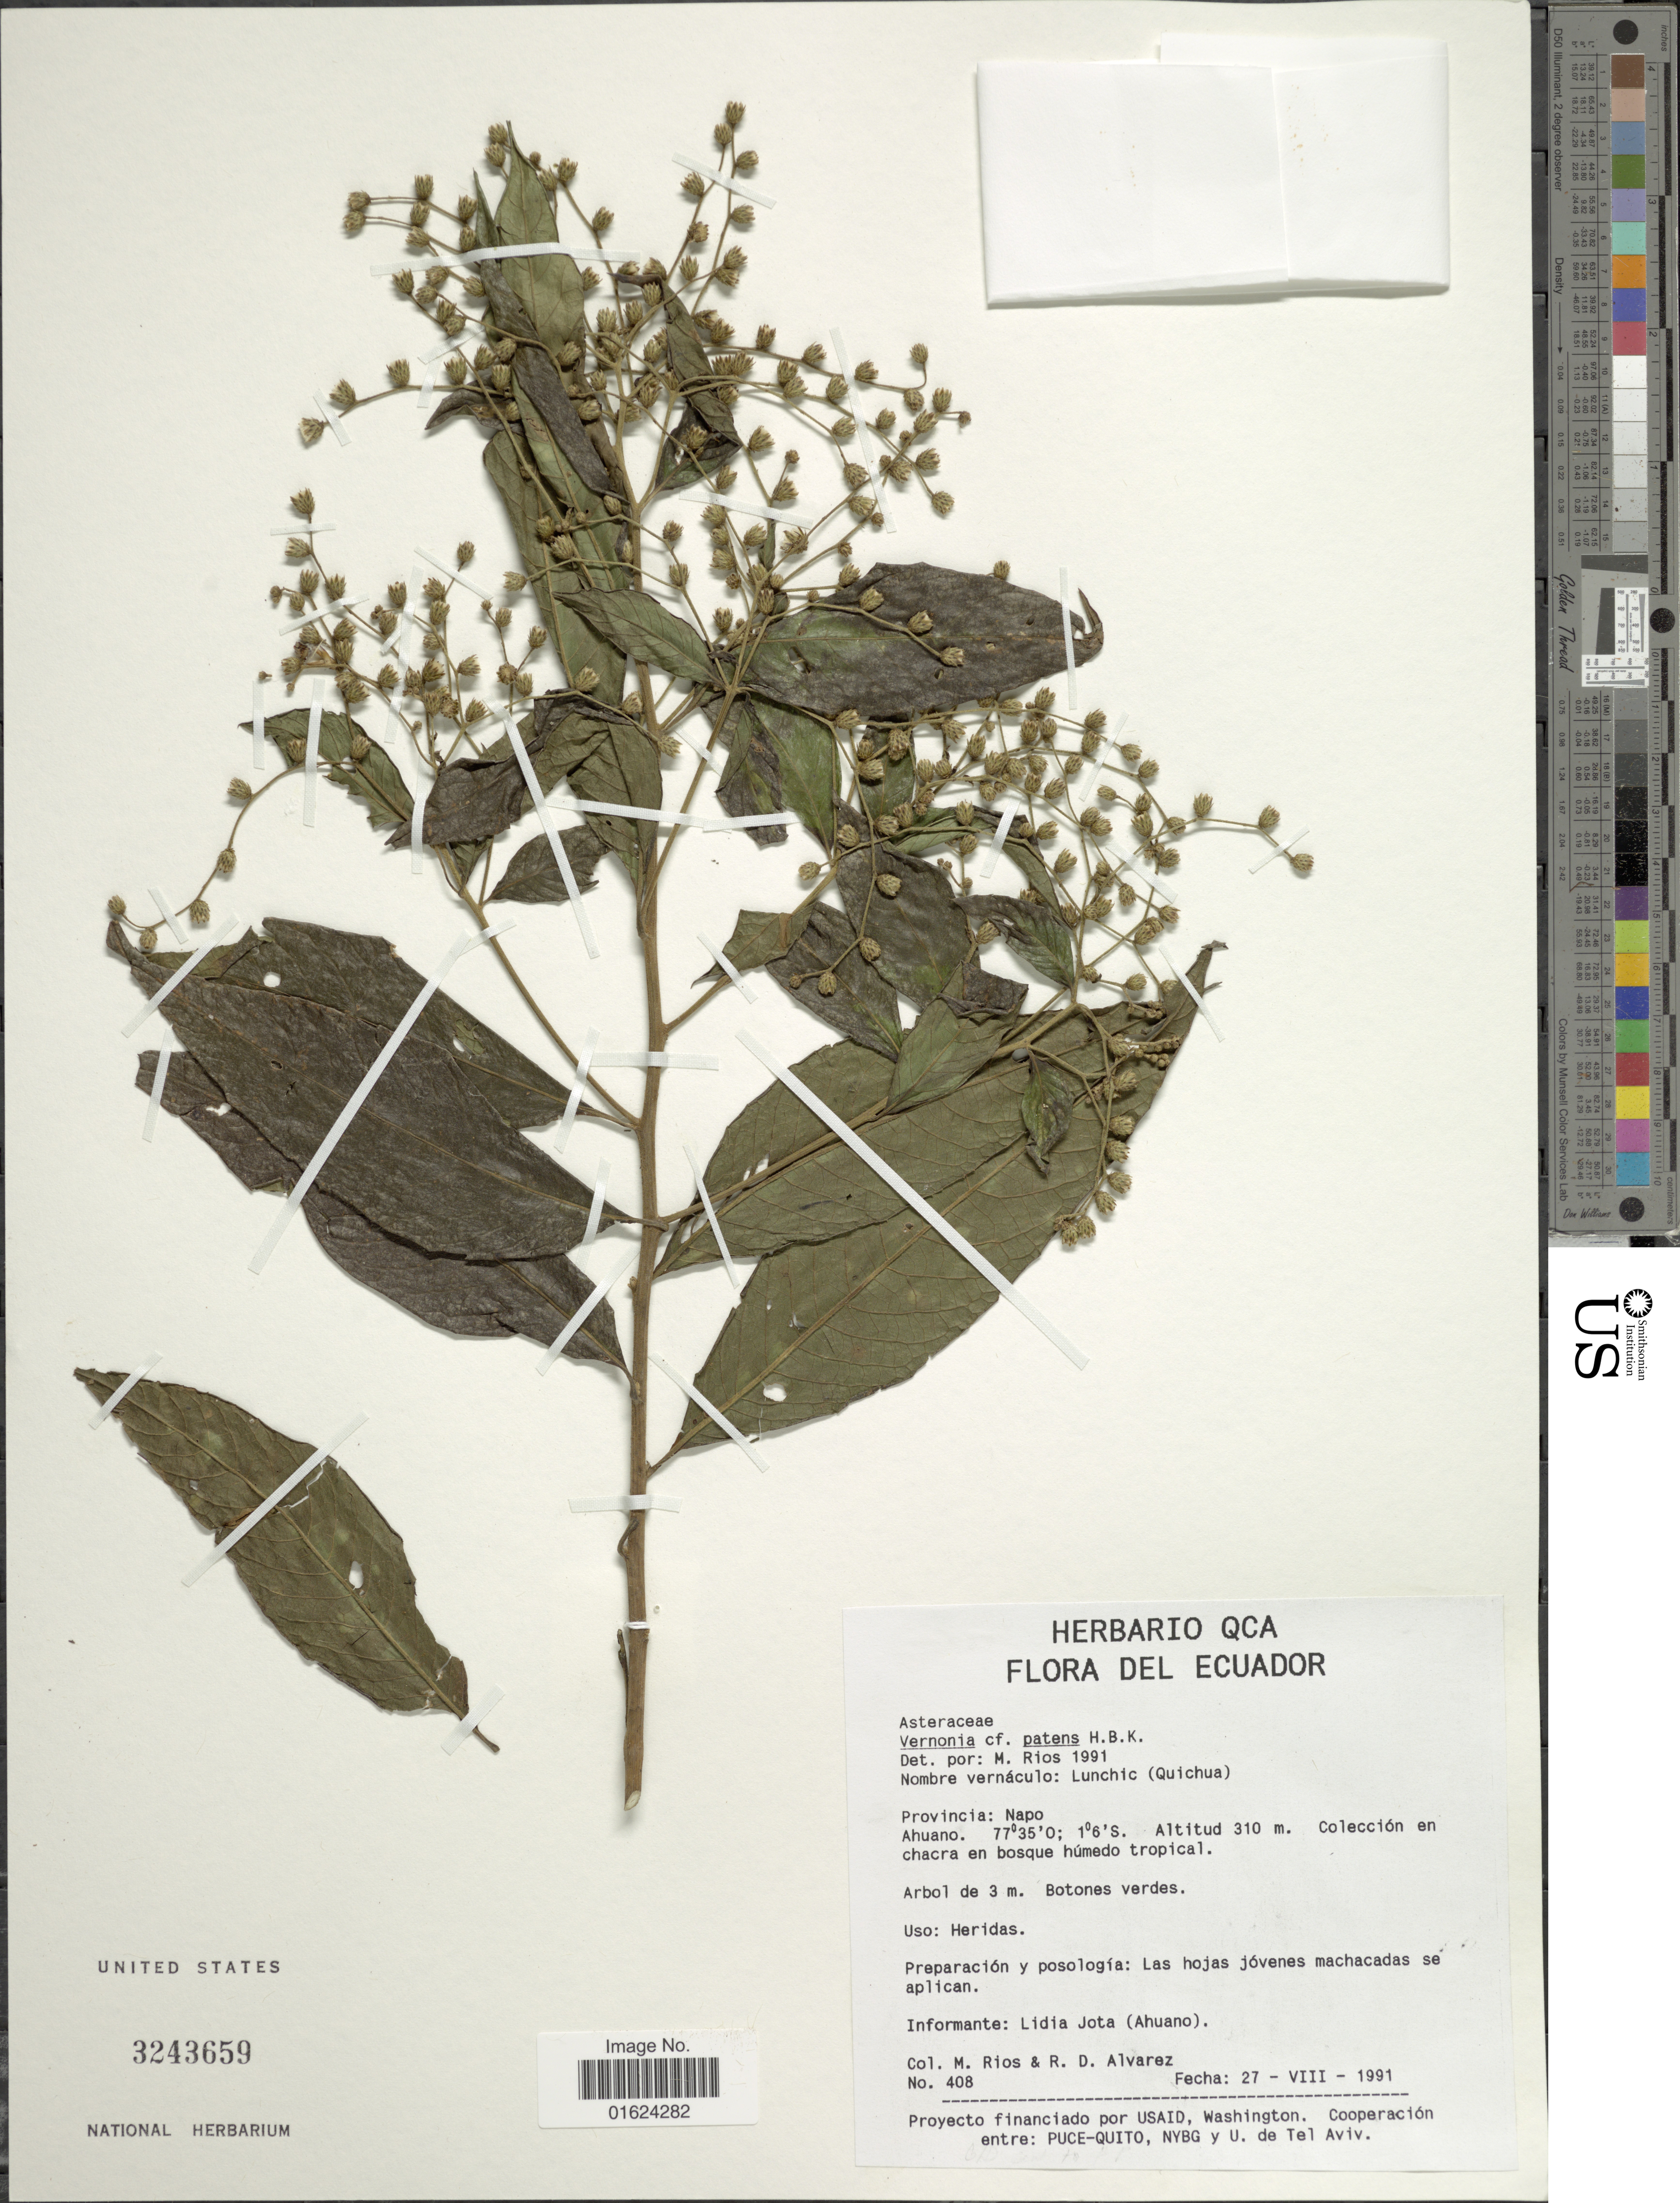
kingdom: Plantae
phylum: Tracheophyta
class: Magnoliopsida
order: Asterales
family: Asteraceae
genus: Vernonanthura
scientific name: Vernonanthura patens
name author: (Kunth) H. Rob.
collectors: M. Rios & D. Alvarez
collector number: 408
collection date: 1991-08-27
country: Ecuador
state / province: Napo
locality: Provincia: Napo. Ahuano.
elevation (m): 310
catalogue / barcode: US 3243659